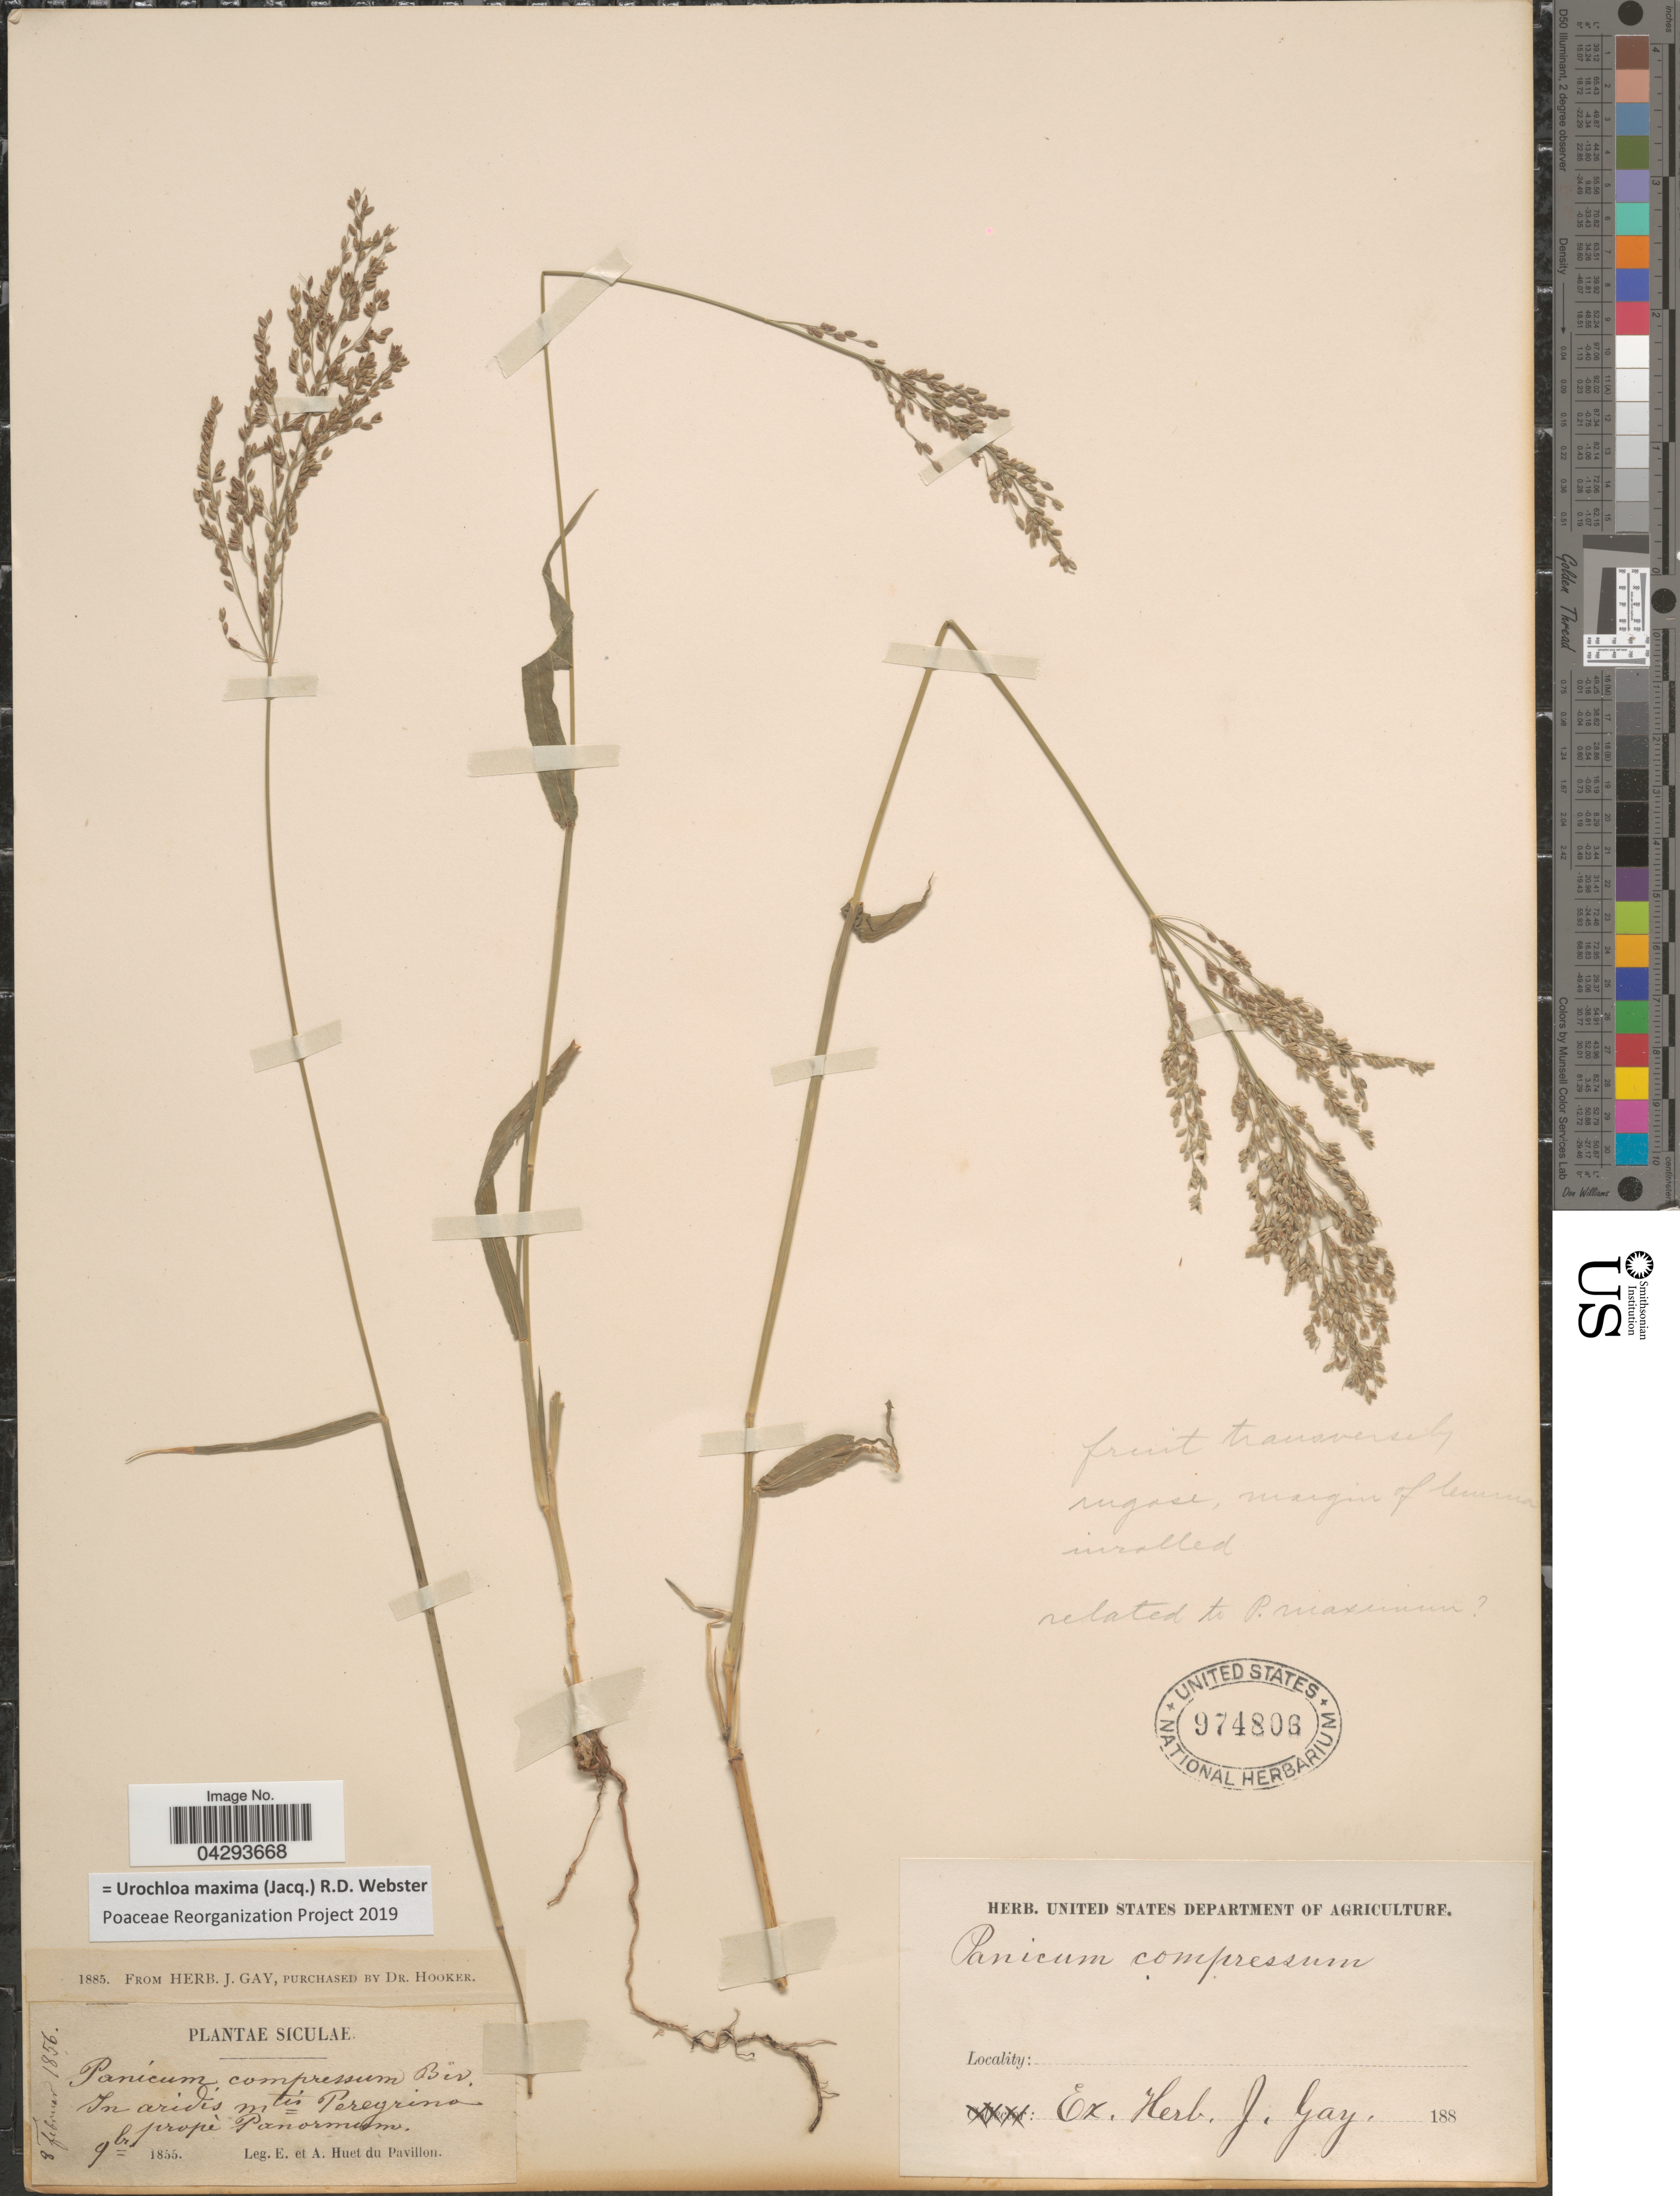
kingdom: Plantae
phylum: Tracheophyta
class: Liliopsida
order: Poales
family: Poaceae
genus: Megathyrsus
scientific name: Megathyrsus maximus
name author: (Jacq.) B.K. Simon & S.W.L. Jacobs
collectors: E. Huet du Pavillon & A. Huet du Pavillon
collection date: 1855-11/1856-02-08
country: Italy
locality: Siculae. In aridis mtis Peregrino propè Panormum.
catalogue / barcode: US 974806